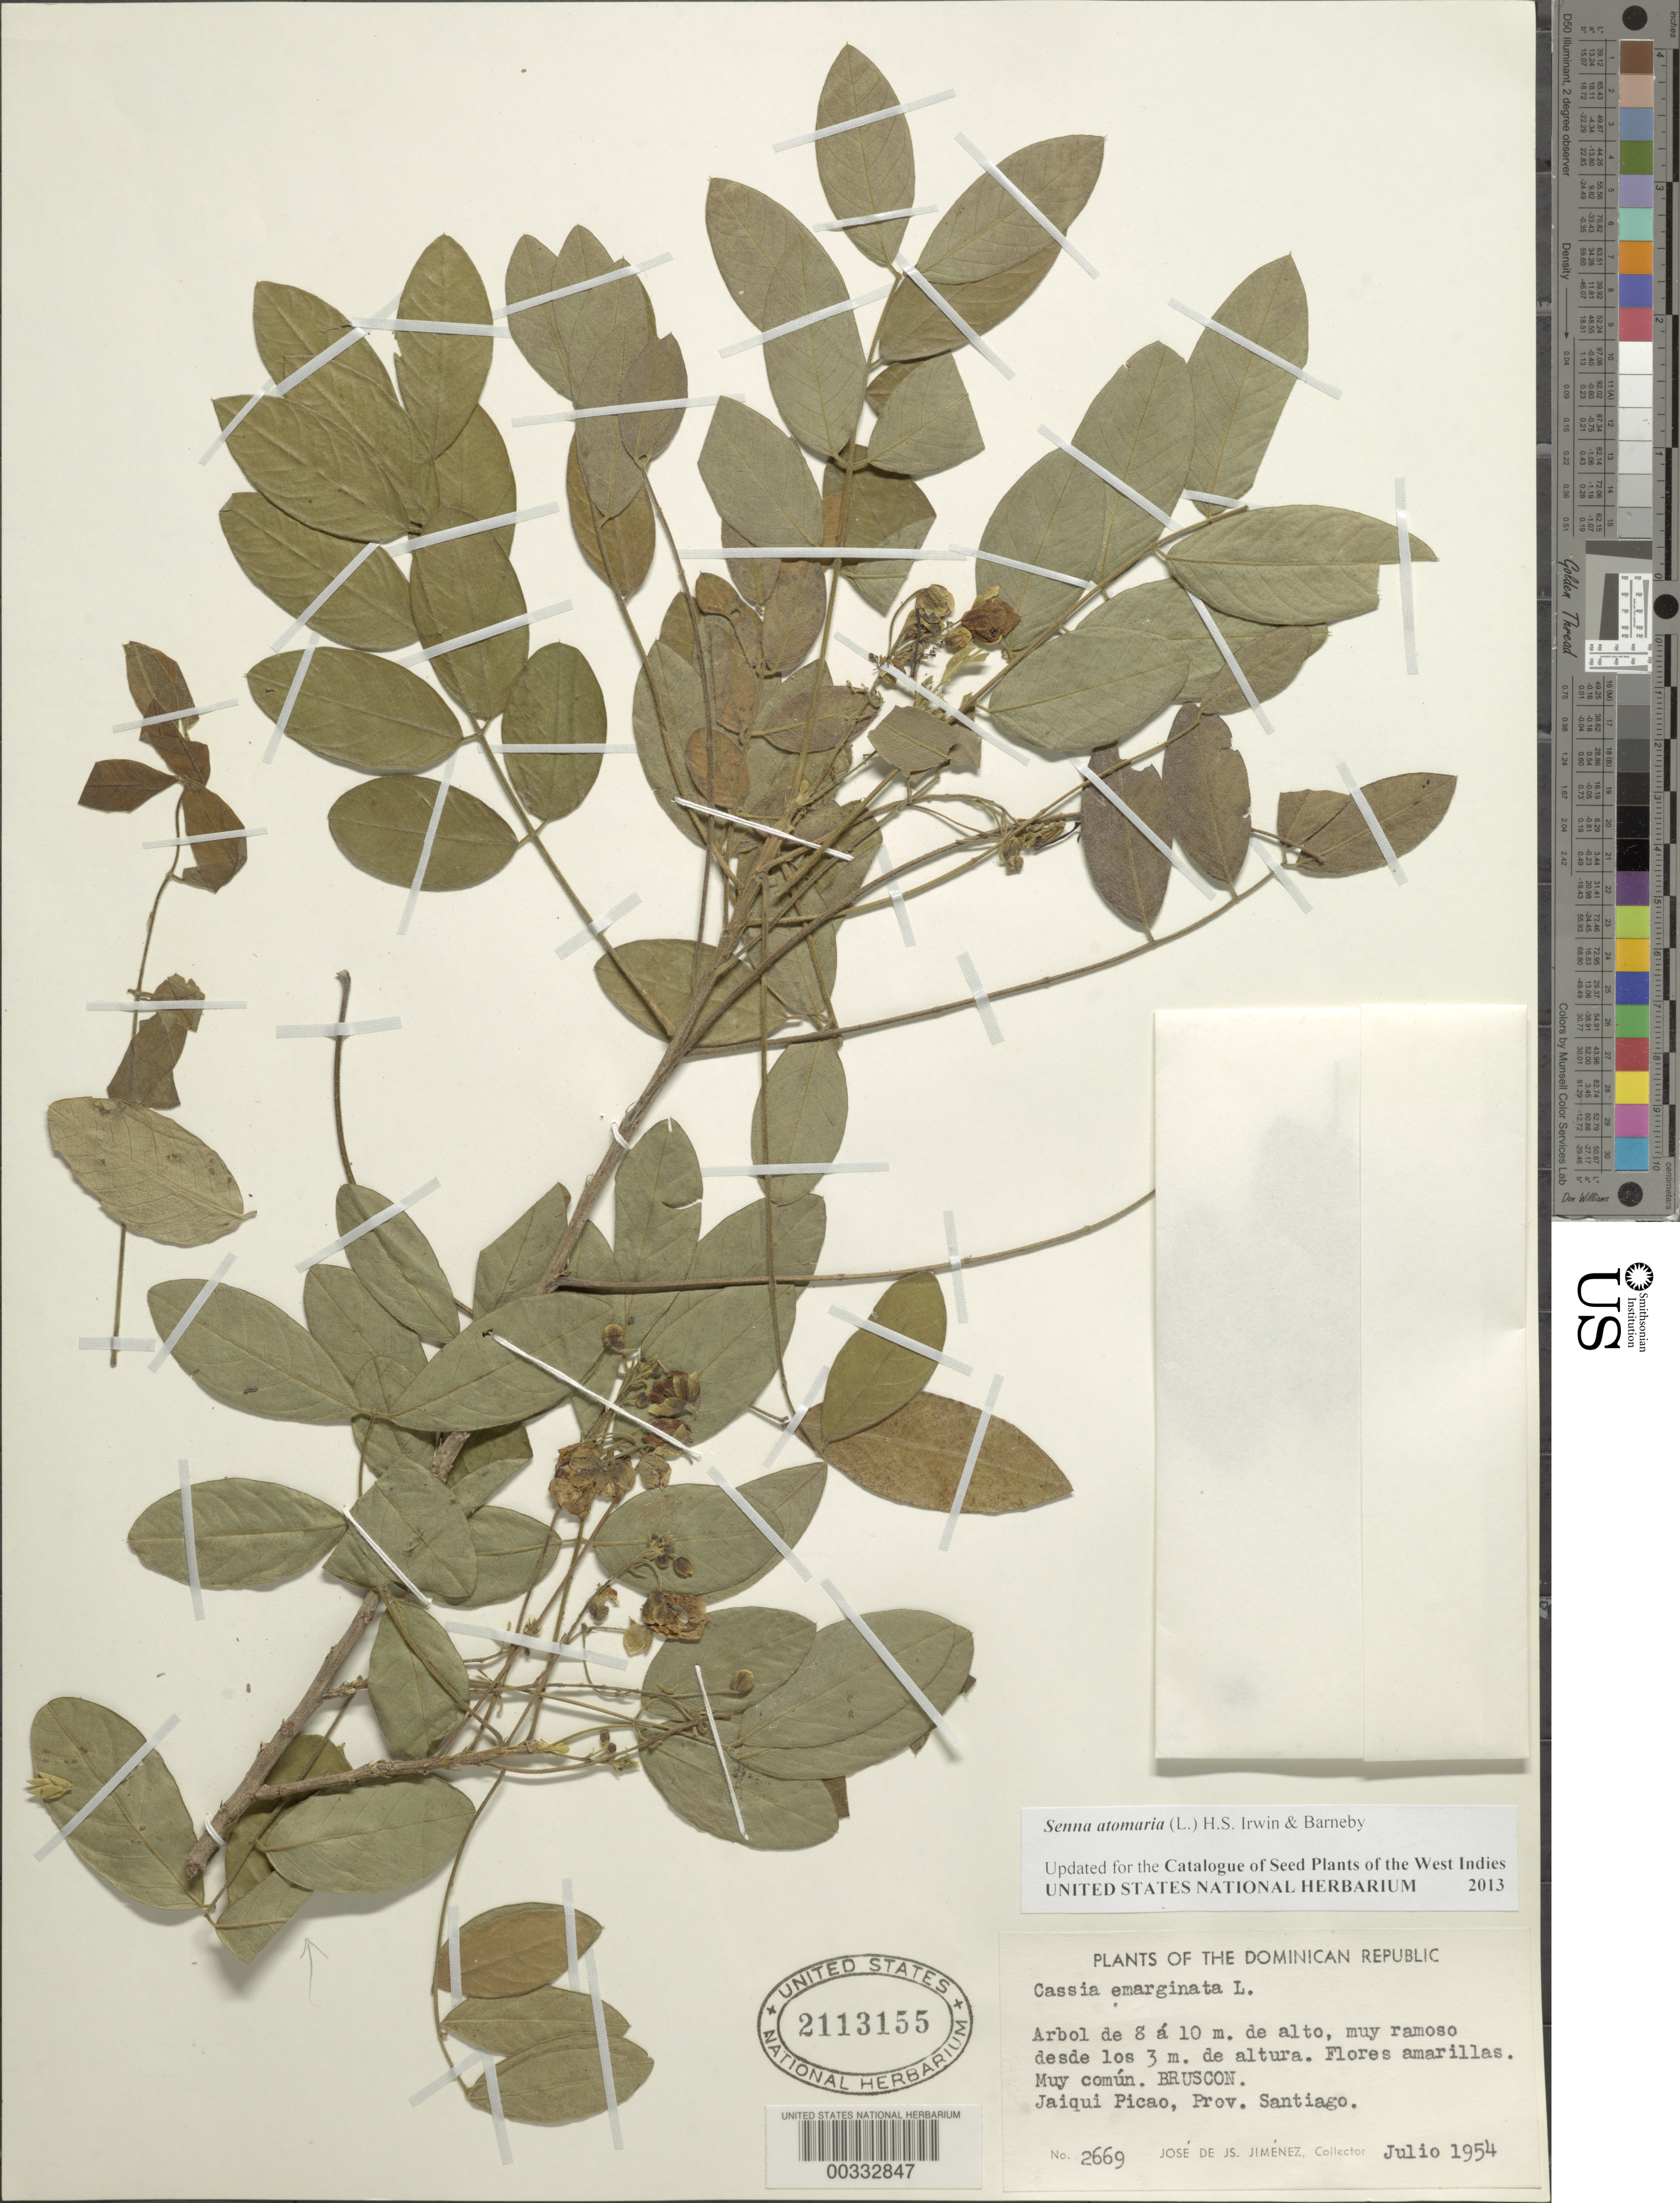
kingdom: Plantae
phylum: Tracheophyta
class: Magnoliopsida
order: Fabales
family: Fabaceae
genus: Senna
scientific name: Senna atomaria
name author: (L.) H.S. Irwin & Barneby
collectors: J. J. Jiménez Almonte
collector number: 2669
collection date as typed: Jul 1954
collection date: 1954-07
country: Dominican Republic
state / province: Santiago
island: Hispaniola Island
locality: Jaiquí picado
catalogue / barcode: US 2113155